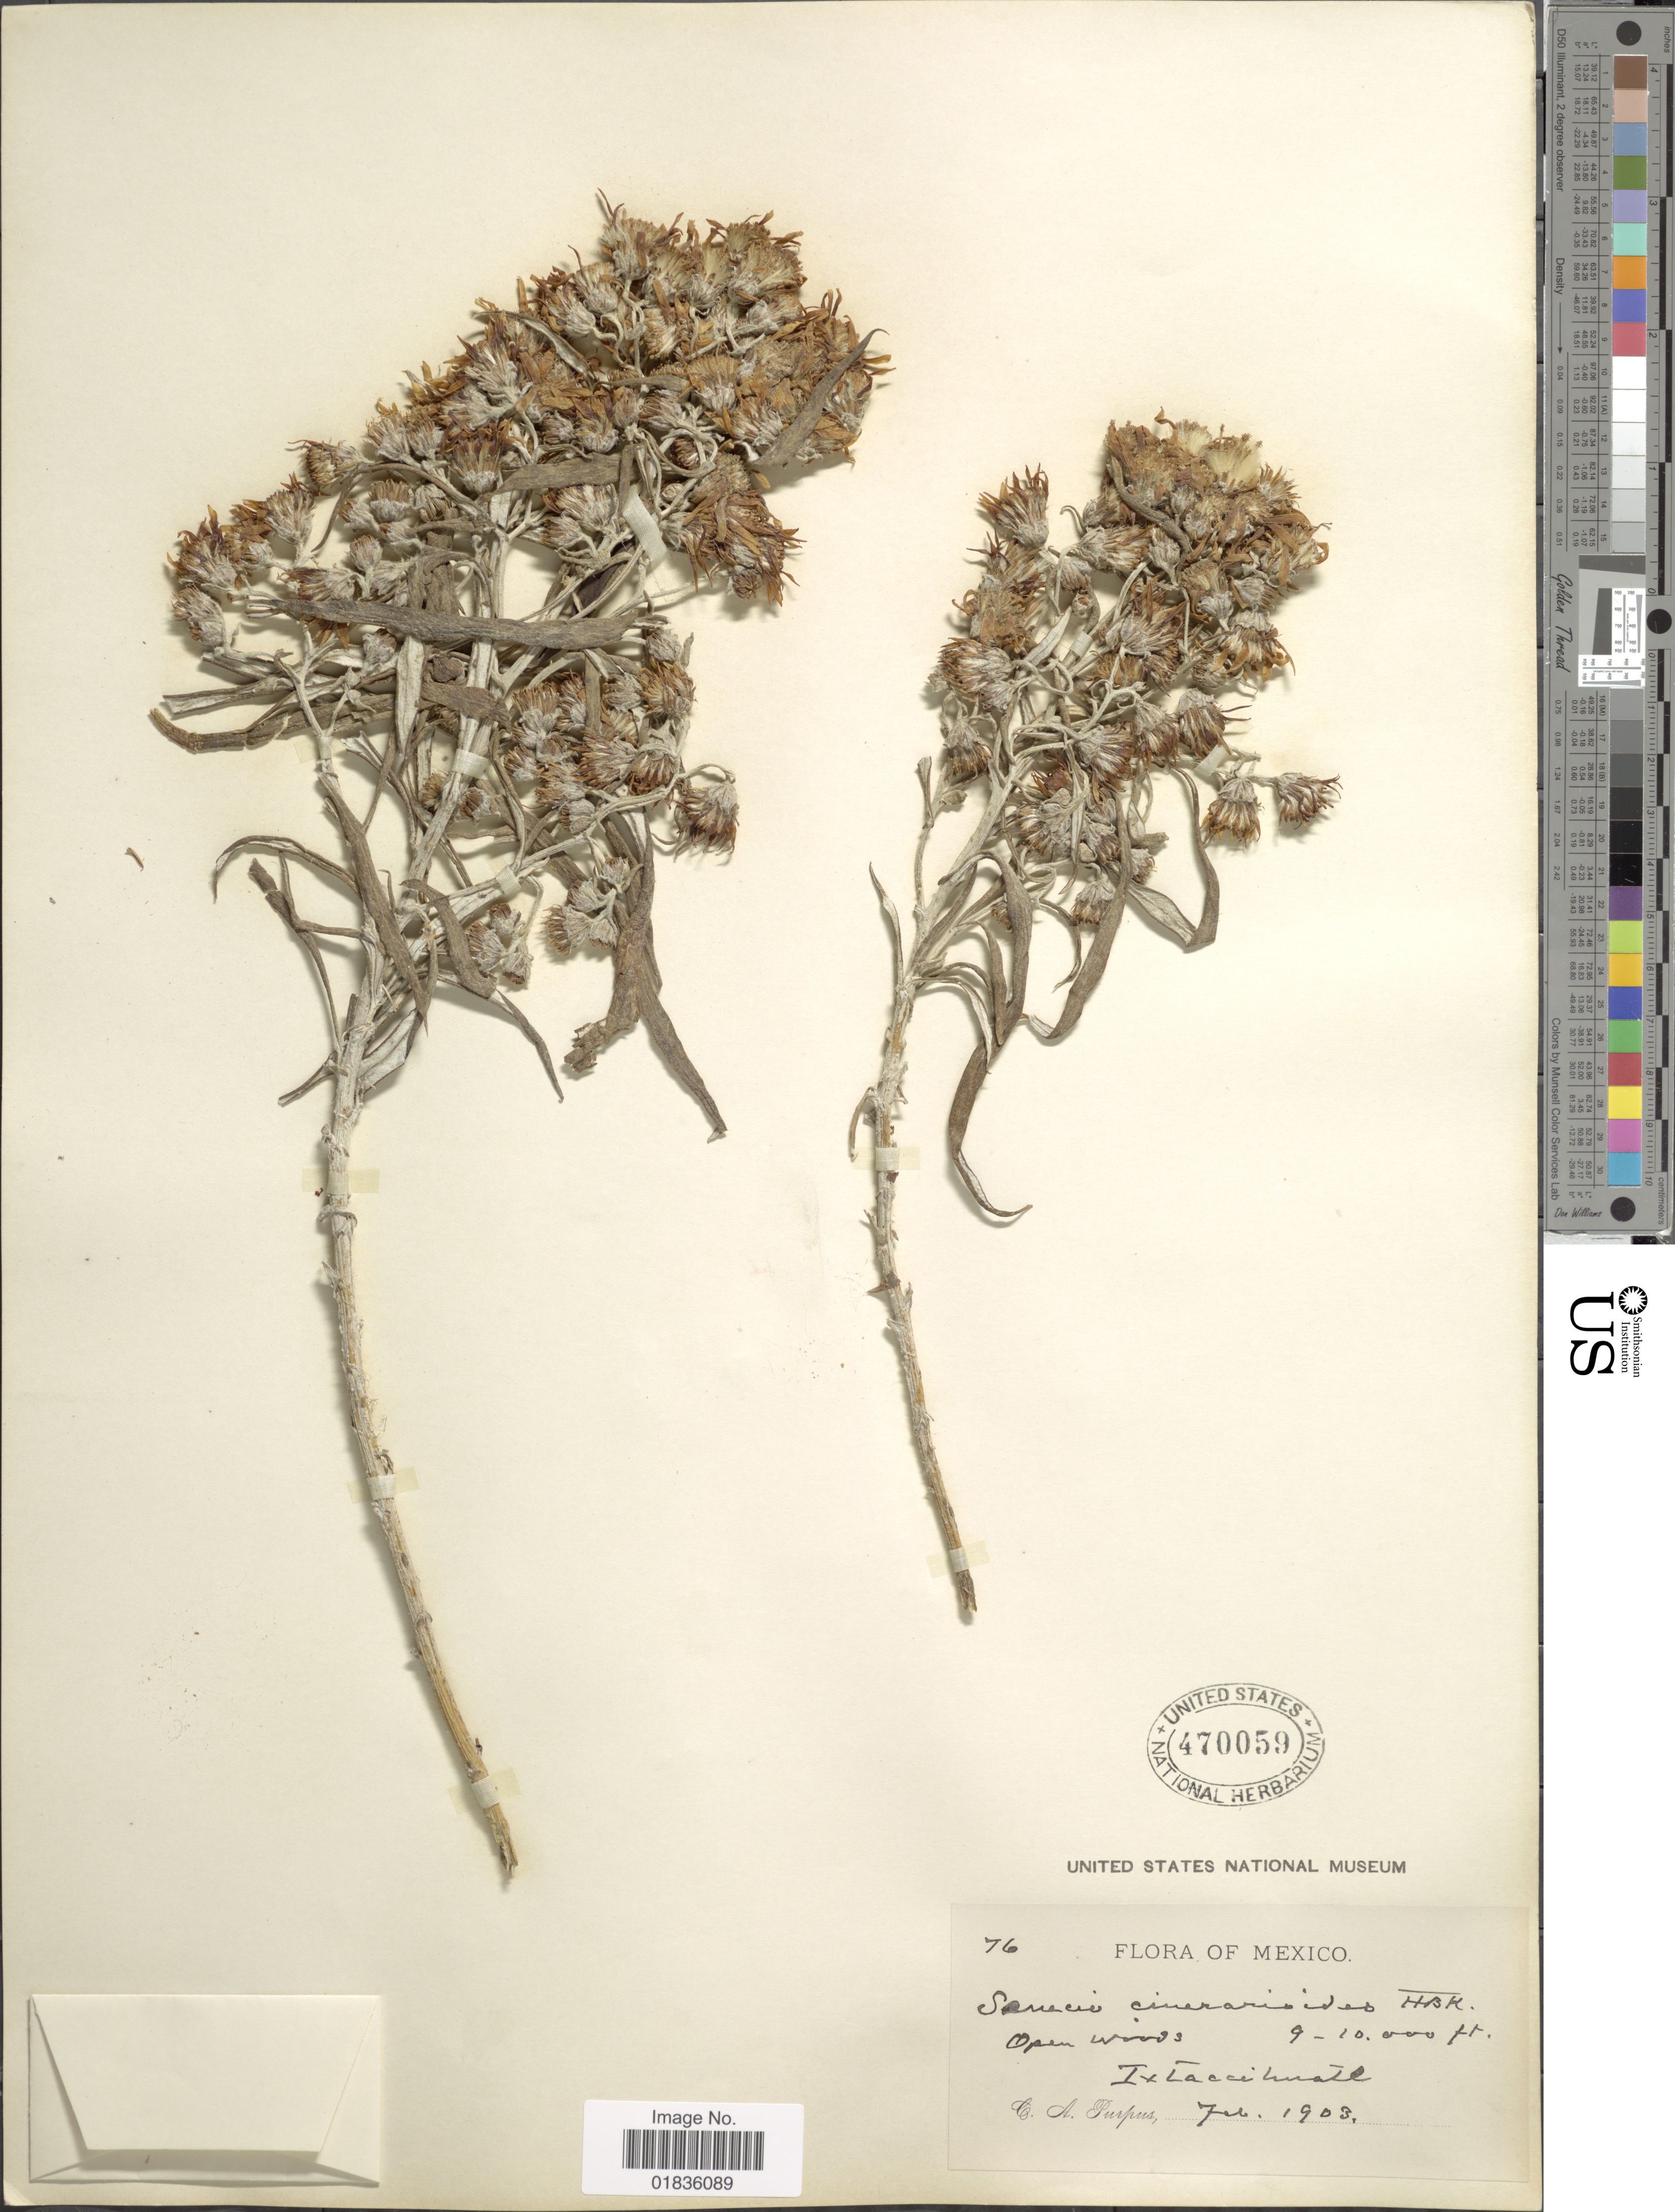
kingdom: Plantae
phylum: Tracheophyta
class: Magnoliopsida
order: Asterales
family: Asteraceae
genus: Senecio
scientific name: Senecio cinerarioides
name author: Kunth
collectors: C. A. Purpus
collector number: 76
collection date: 1903-02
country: Mexico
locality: Ixtaccihuatl, open woods.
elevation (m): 2743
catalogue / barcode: US 470059